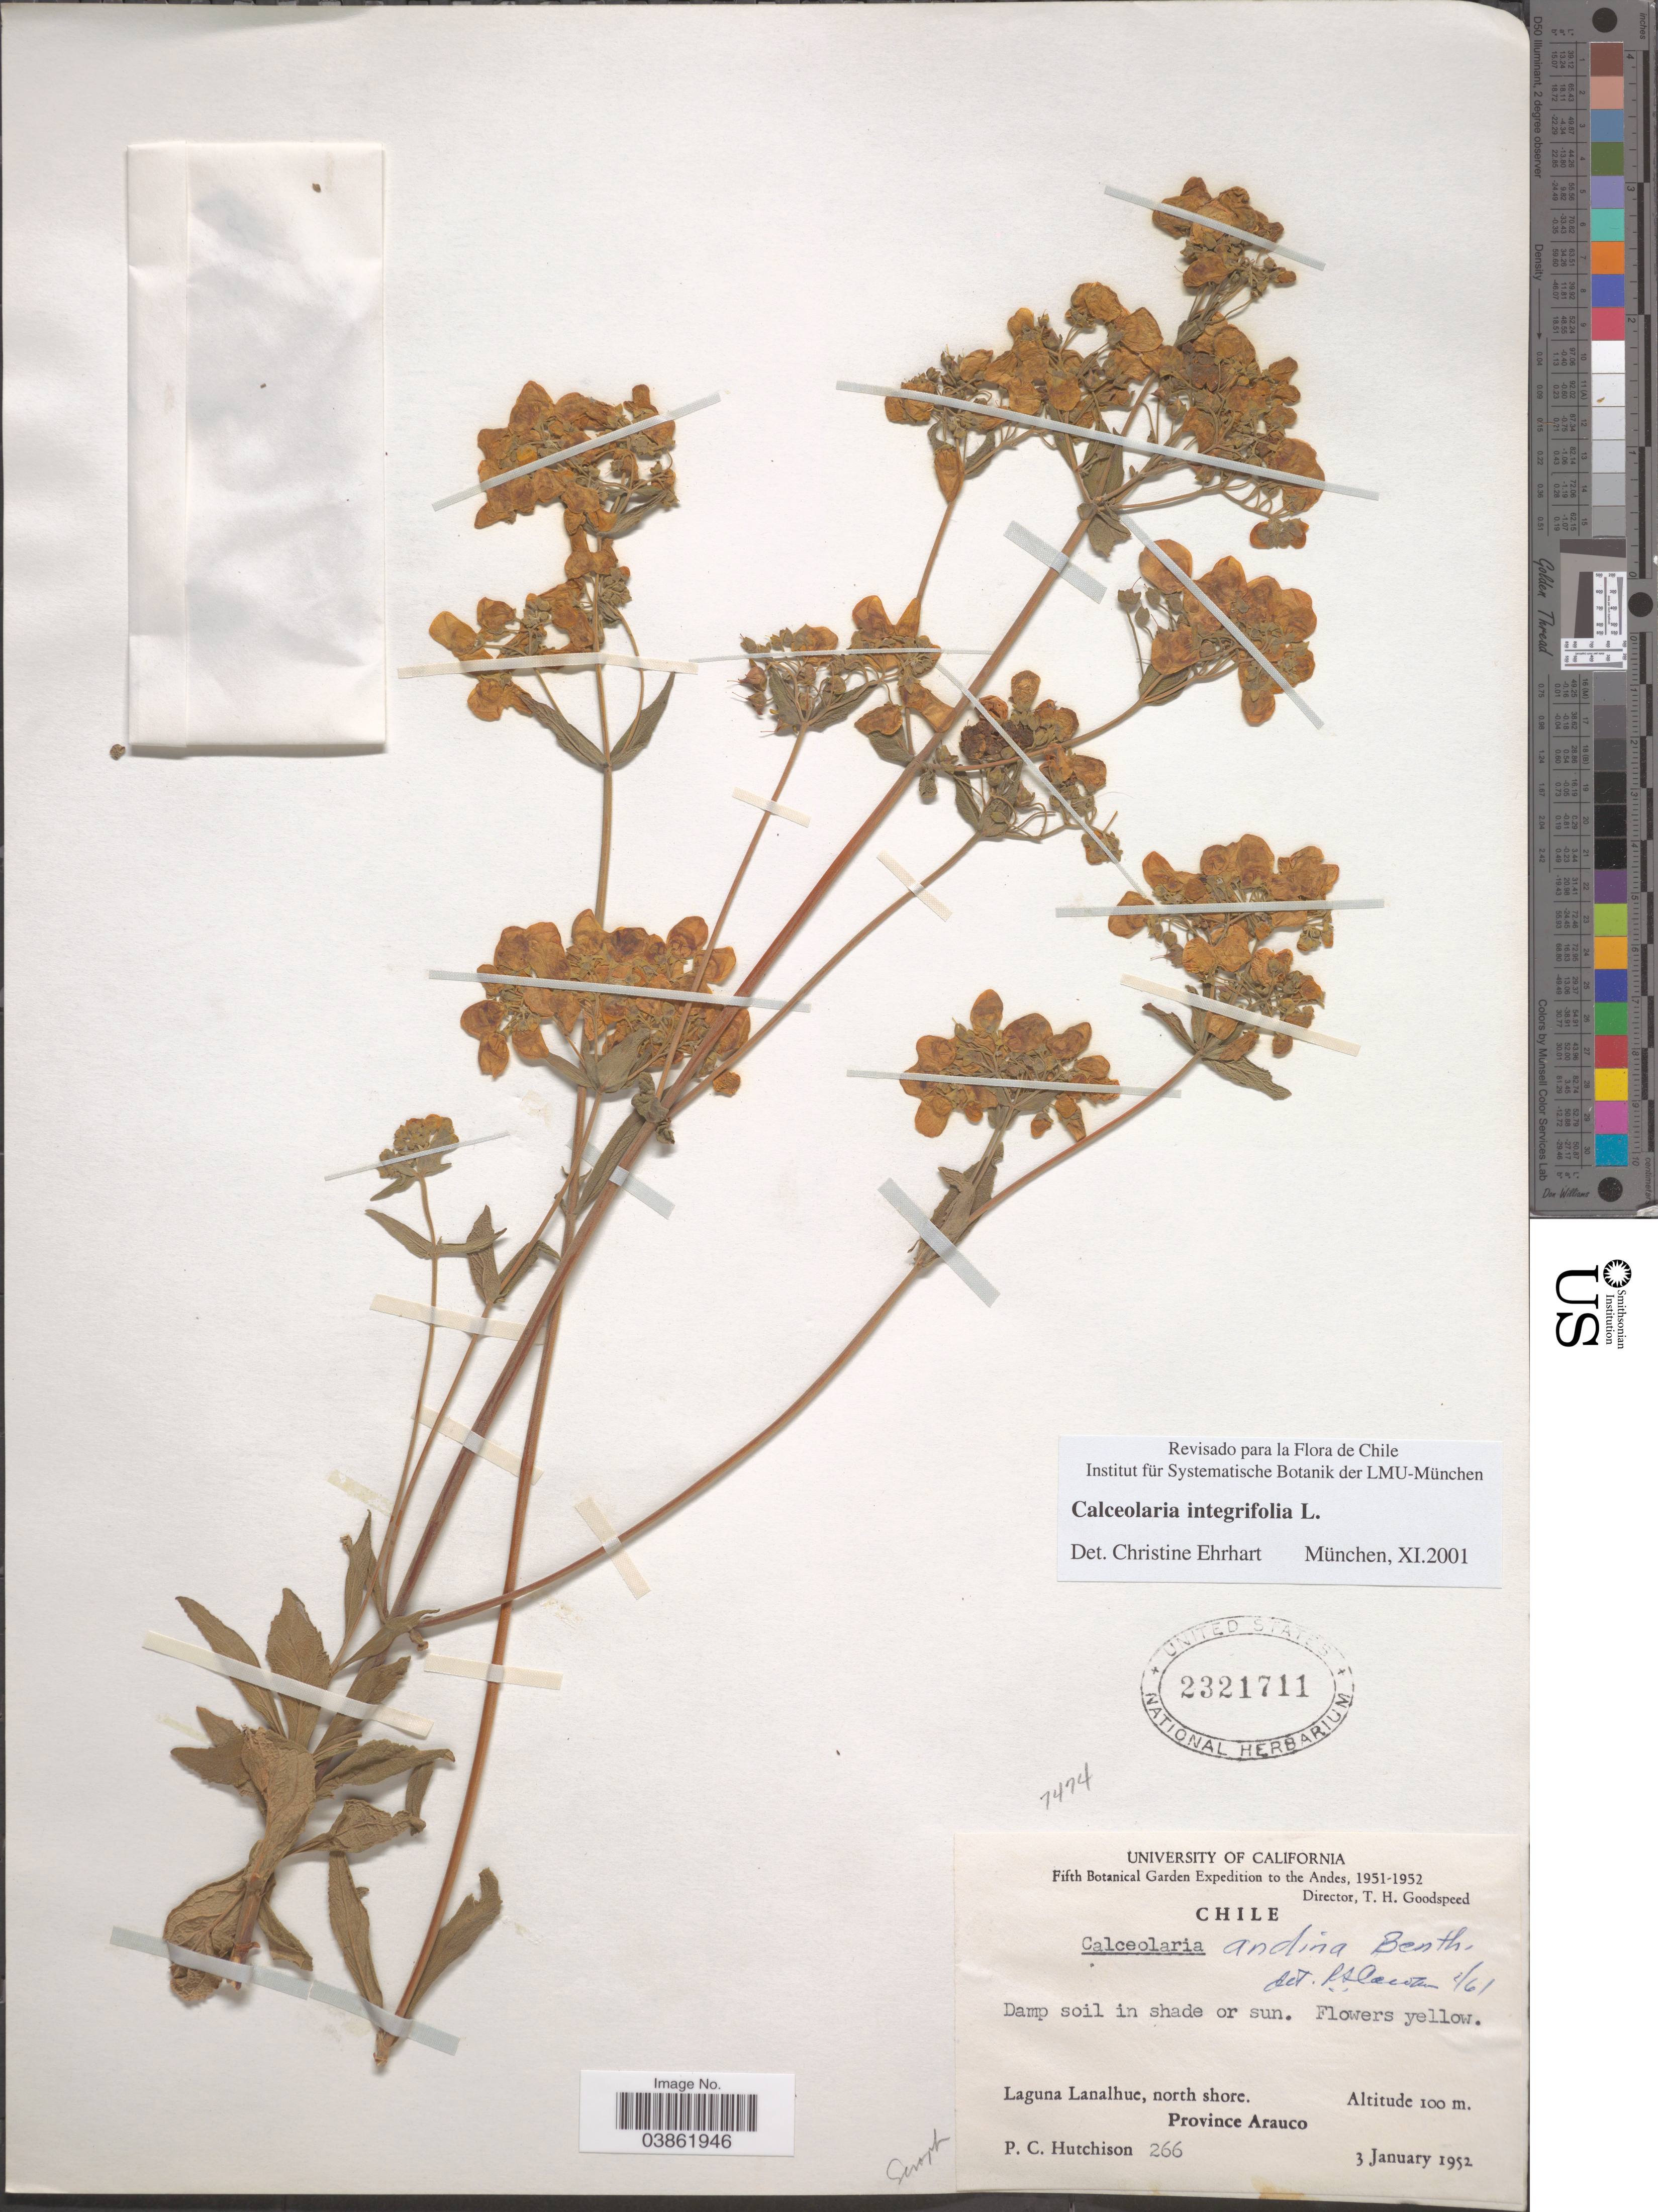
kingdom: Plantae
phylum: Tracheophyta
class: Magnoliopsida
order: Lamiales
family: Calceolariaceae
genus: Calceolaria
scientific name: Calceolaria integrifolia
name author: L.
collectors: P. C. Hutchison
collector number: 266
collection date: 1952-01-03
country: Chile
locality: The Andes. Laguna Lanalhue, north shore. Province Arauco.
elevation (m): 100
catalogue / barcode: US 2321711